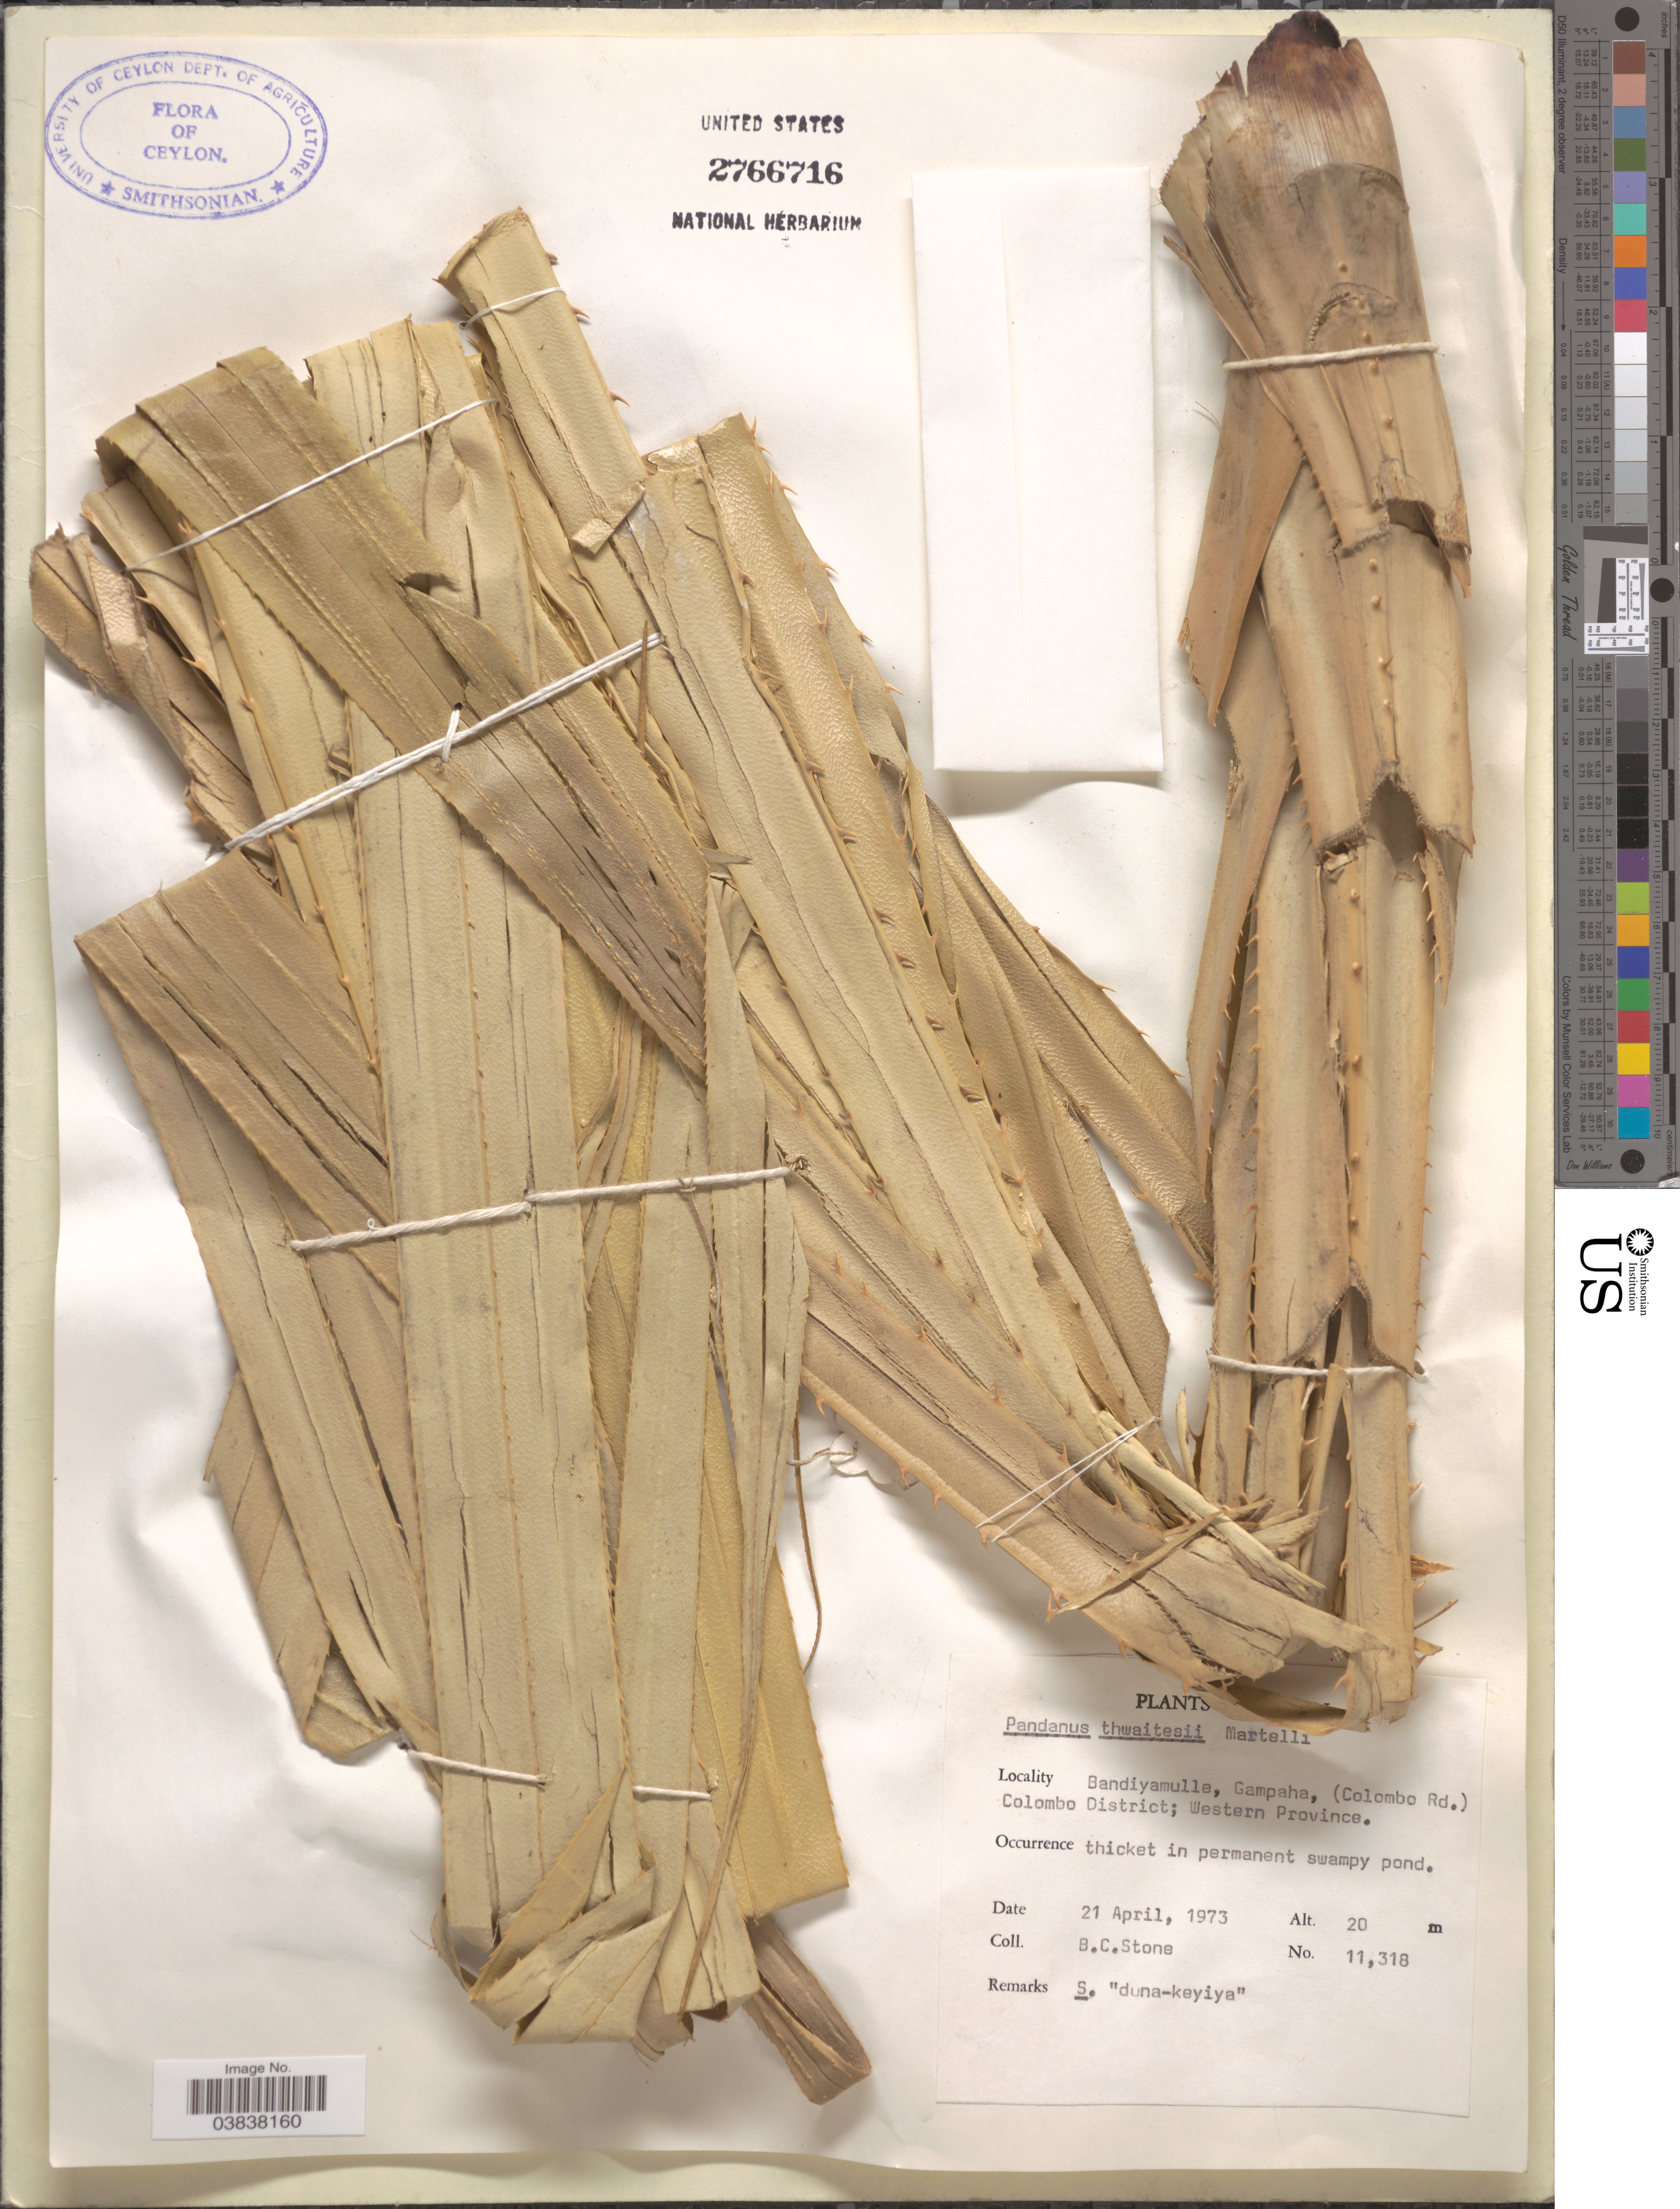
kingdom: Plantae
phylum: Tracheophyta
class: Liliopsida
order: Pandanales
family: Pandanaceae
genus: Pandanus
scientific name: Pandanus thwaitesii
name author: Martelli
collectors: B. C. Stone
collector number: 11318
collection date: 1973-04-21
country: Sri Lanka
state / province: Western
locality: Ceylon. Bandiyamulle, Gampaha, (Colombo Rd.) Colombo District; Western Province. Thicket.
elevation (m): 20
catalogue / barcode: US 2766716